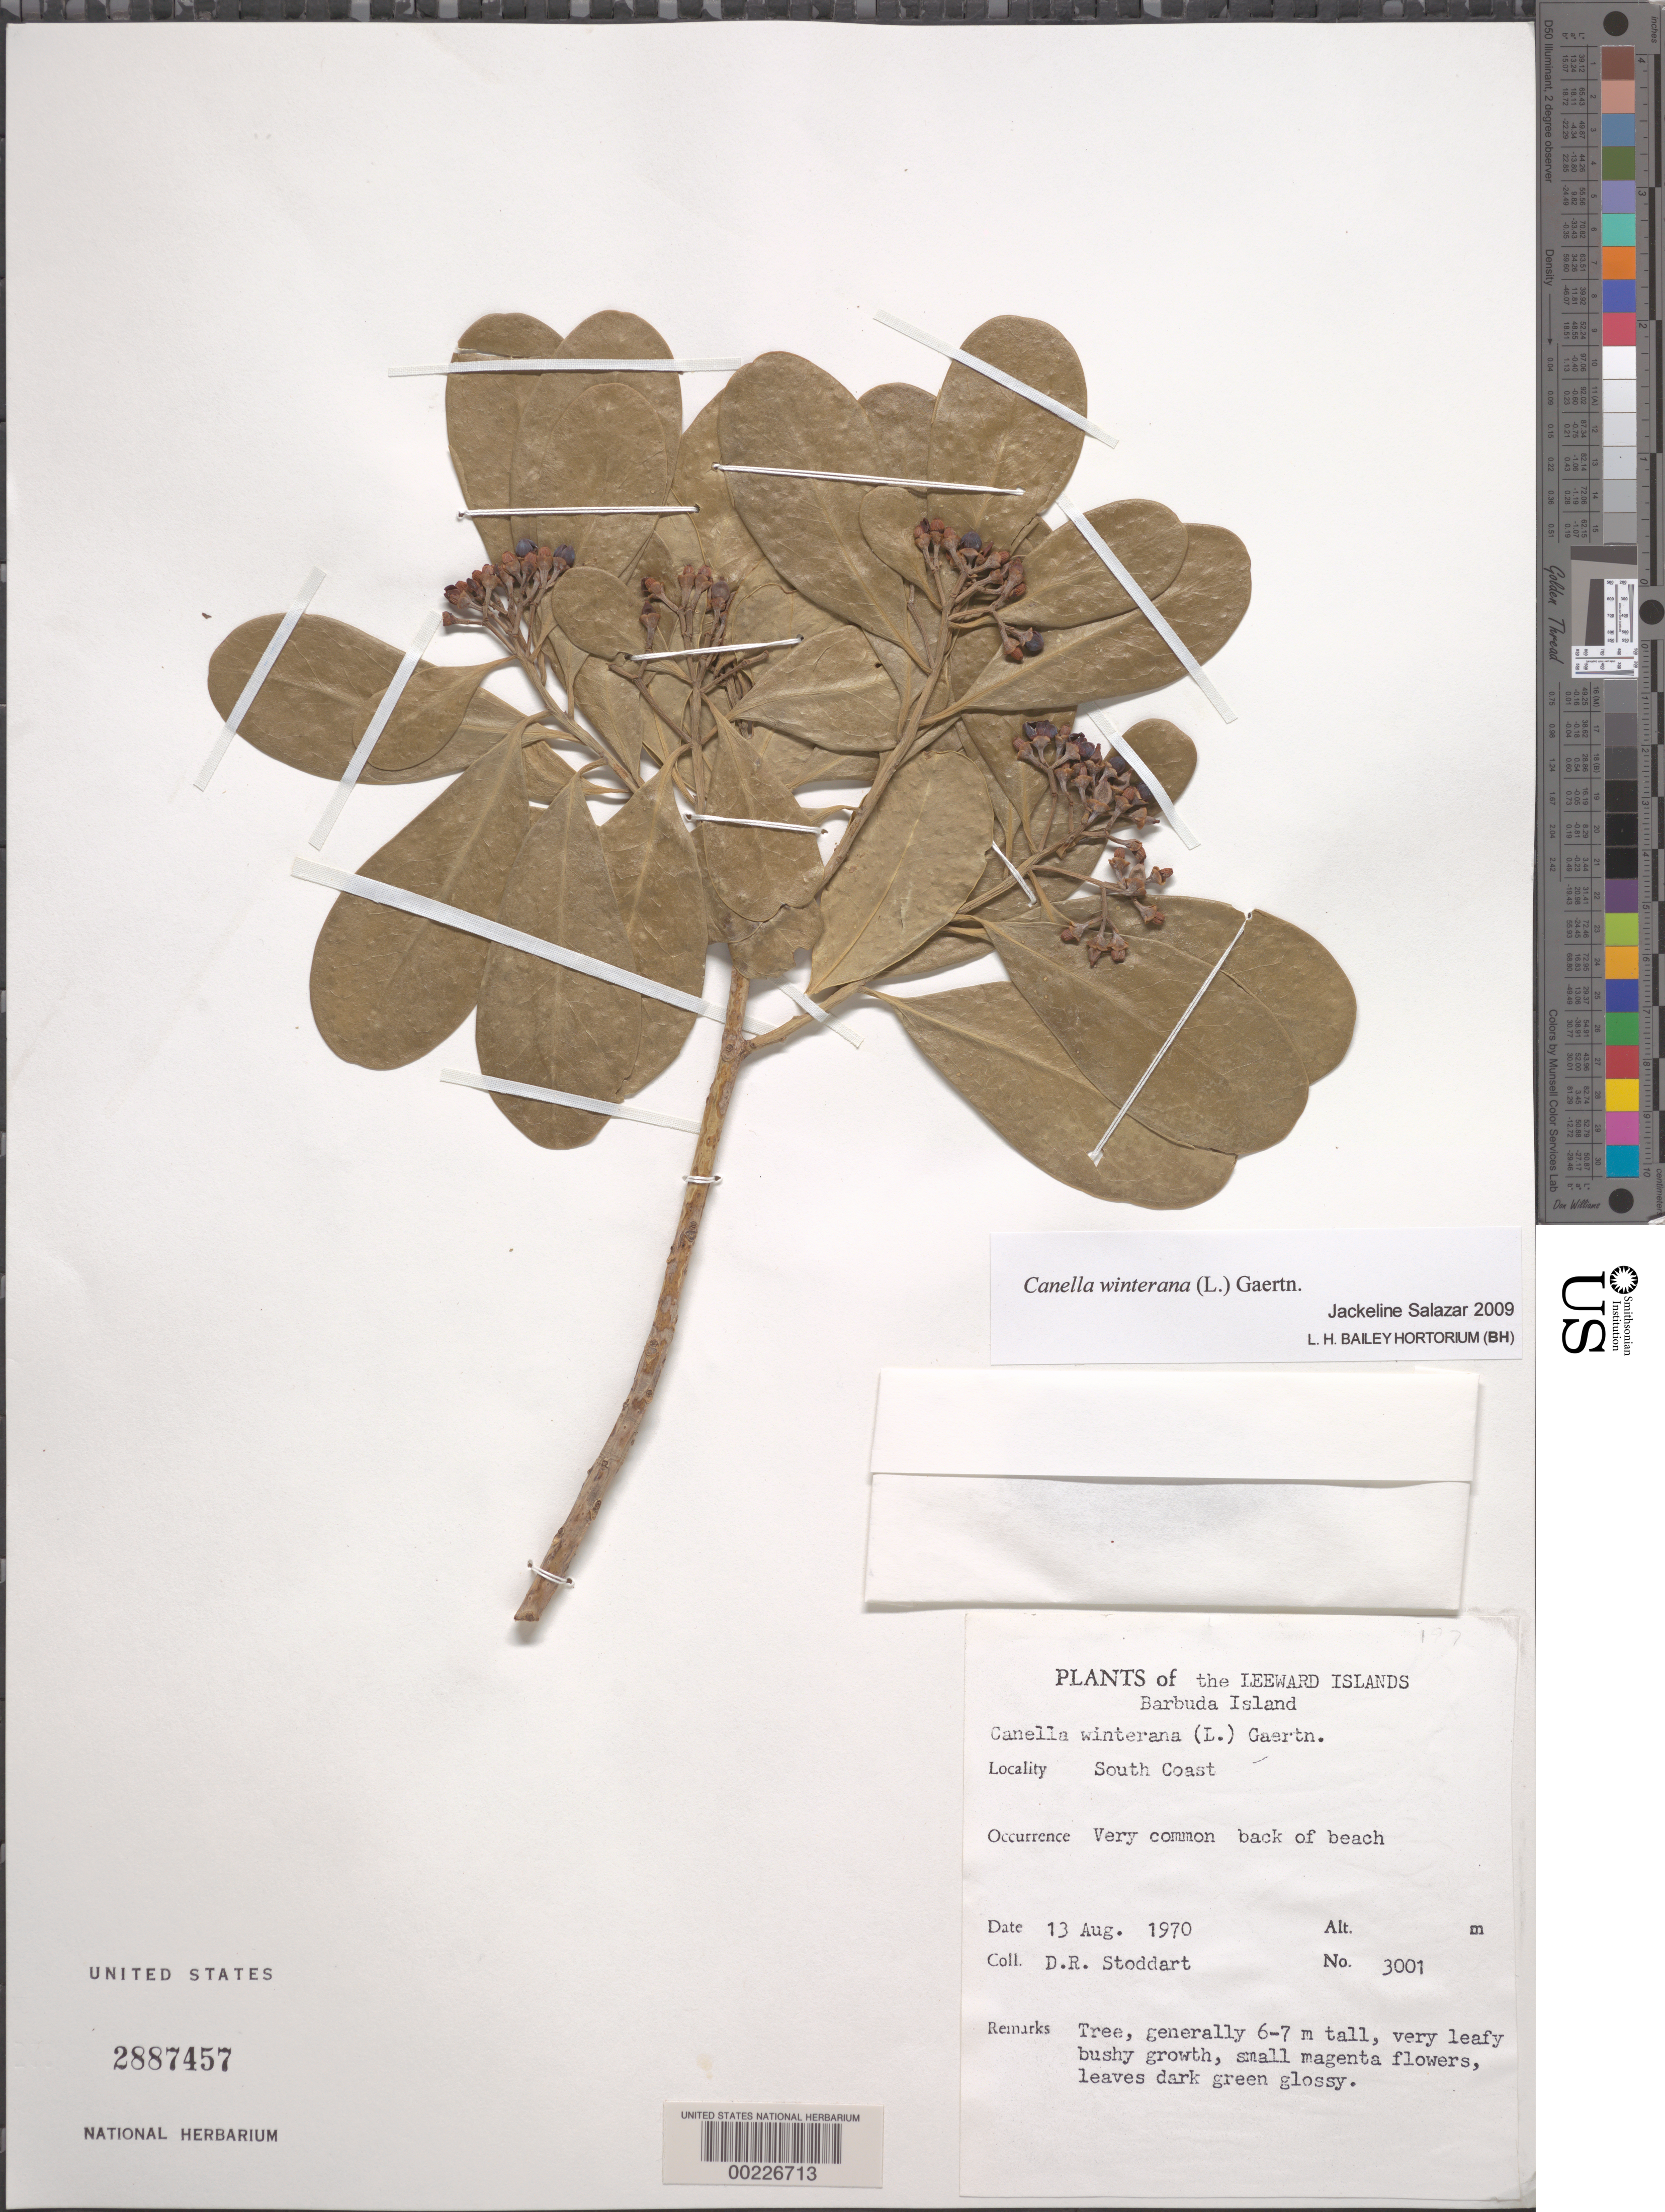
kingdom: Plantae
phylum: Tracheophyta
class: Magnoliopsida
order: Canellales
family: Canellaceae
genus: Canella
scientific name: Canella winterana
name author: (L.) Gaertn.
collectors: D. R. Stoddart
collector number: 3001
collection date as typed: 13 Aug 1970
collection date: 1970-08-13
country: Antigua and Barbuda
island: Barbuda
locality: South coast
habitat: Back of beach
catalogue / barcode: US 2887457